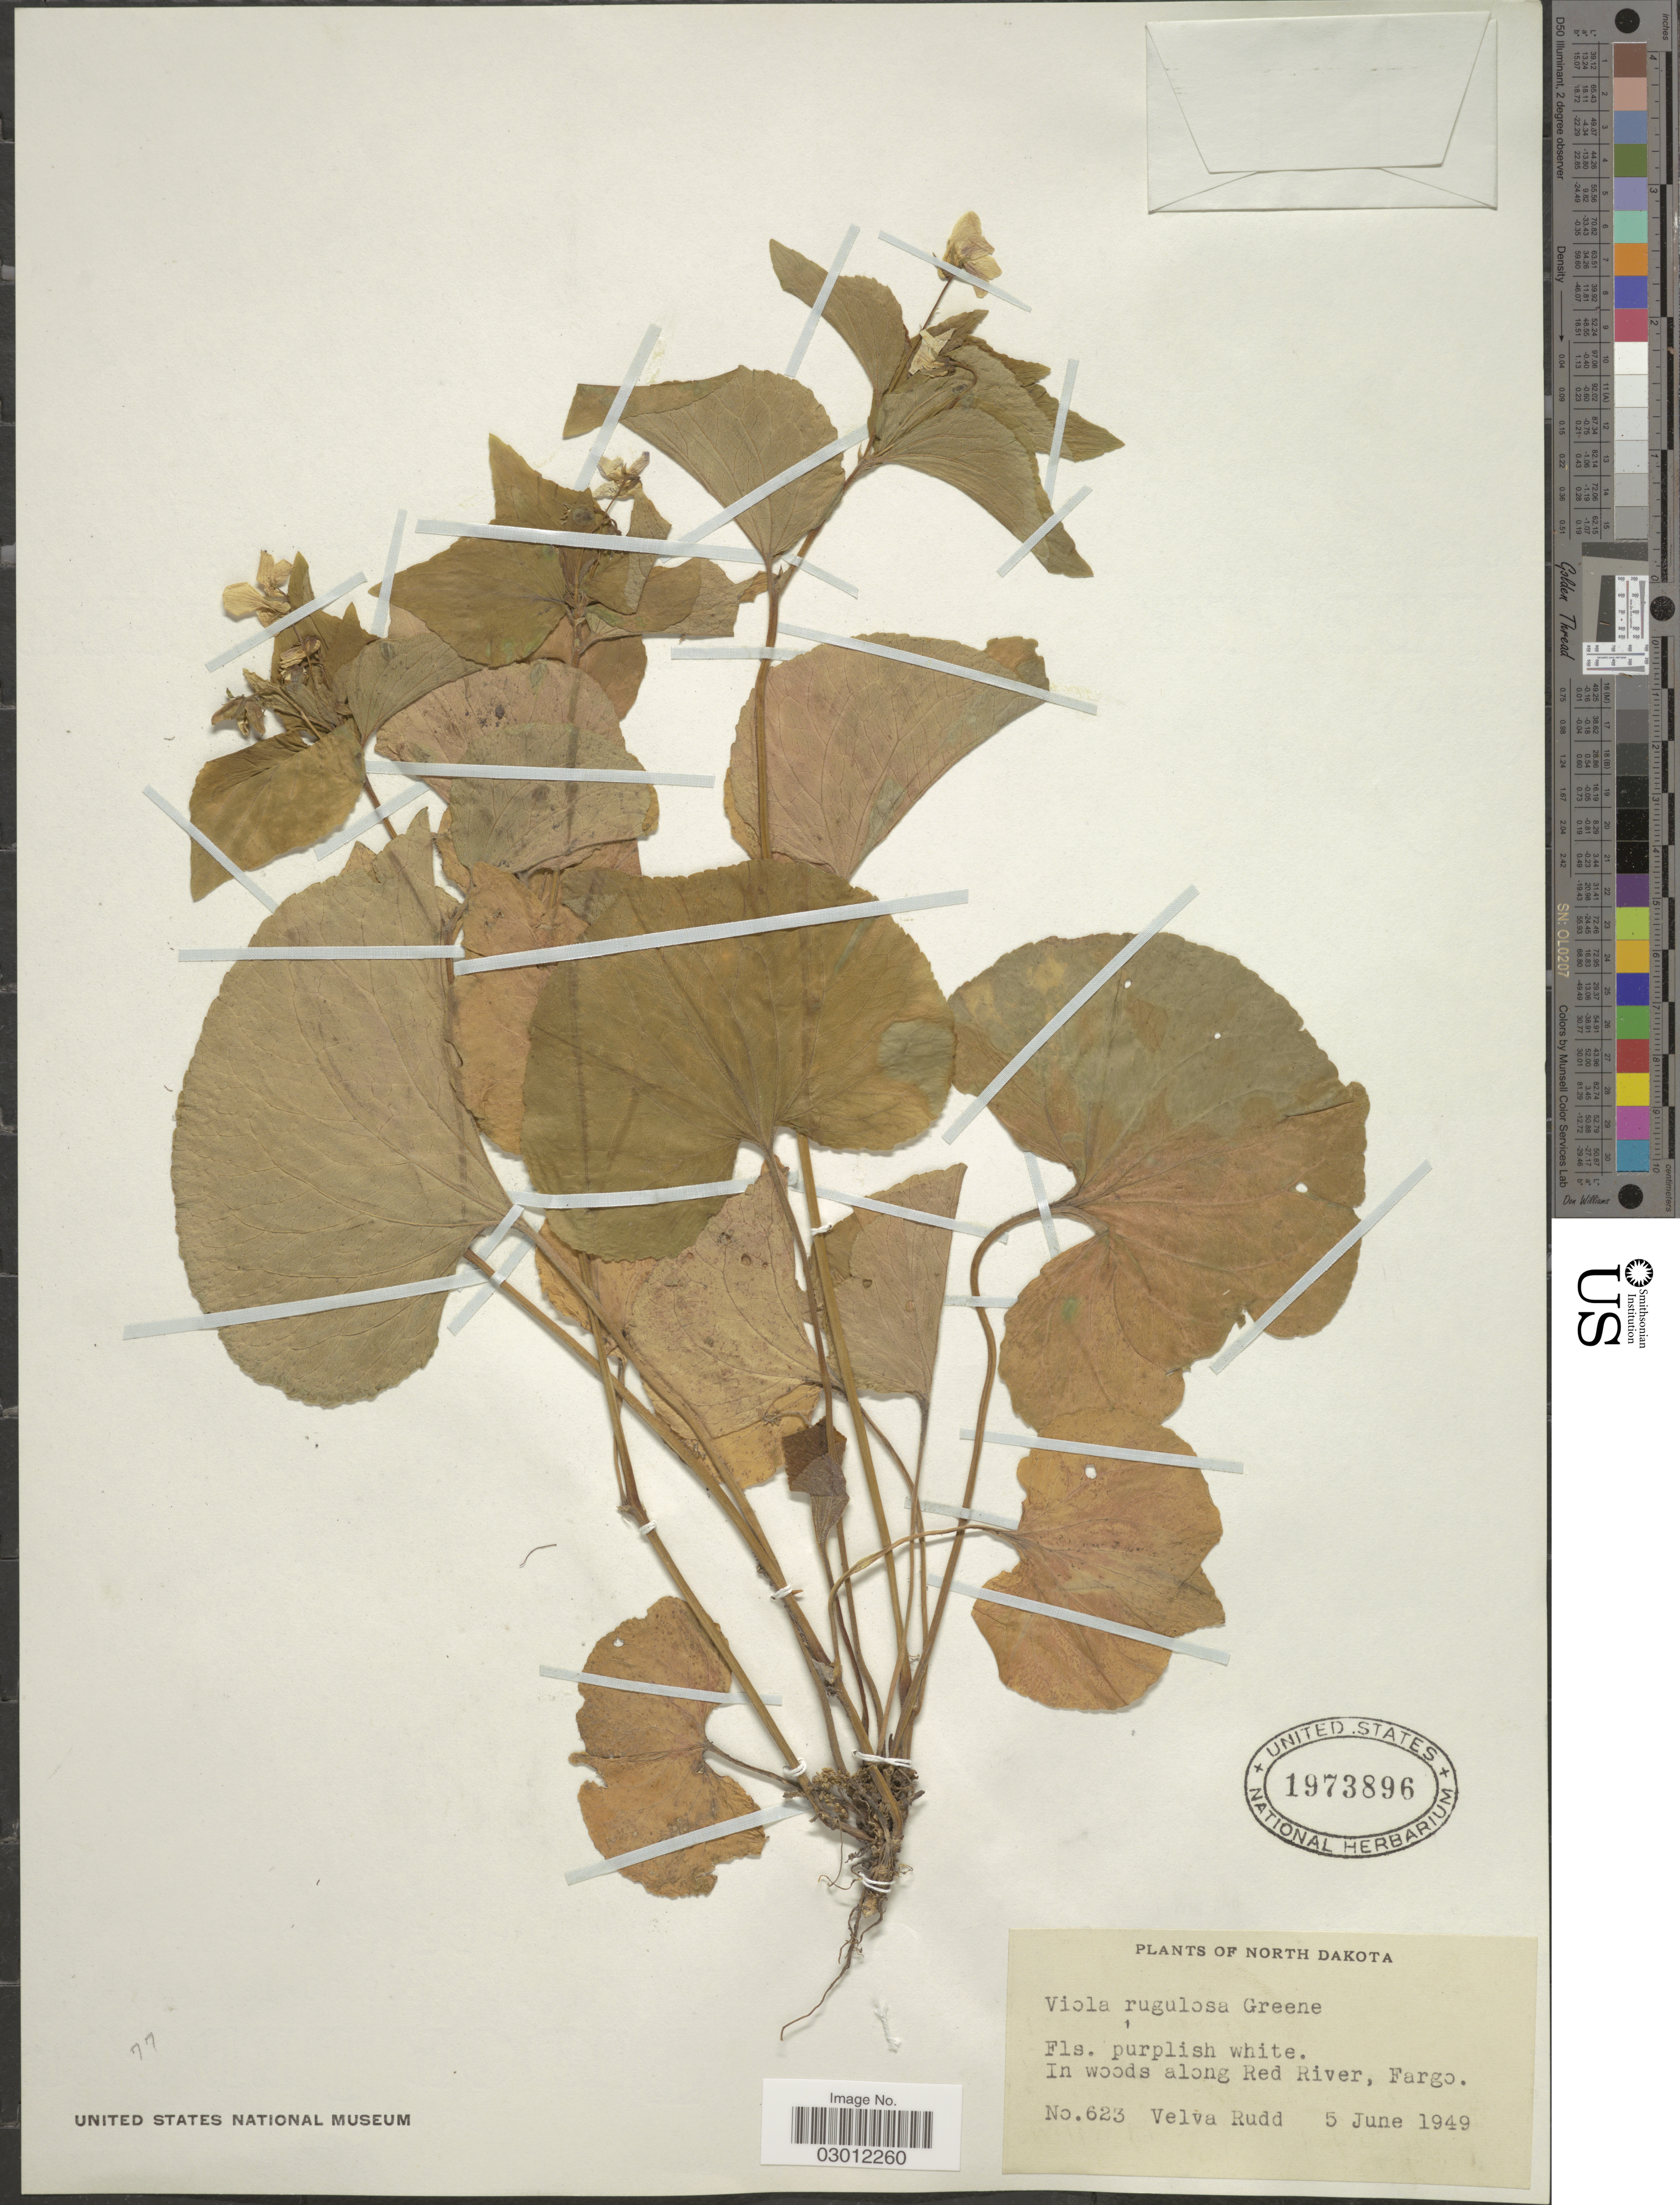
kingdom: Plantae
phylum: Tracheophyta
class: Magnoliopsida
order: Malpighiales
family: Violaceae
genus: Viola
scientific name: Viola canadensis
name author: L.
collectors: V. E. Rudd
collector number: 623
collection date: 1949-06-05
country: United States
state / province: North Dakota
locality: In woods along Red River, Fargo.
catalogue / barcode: US 1973896